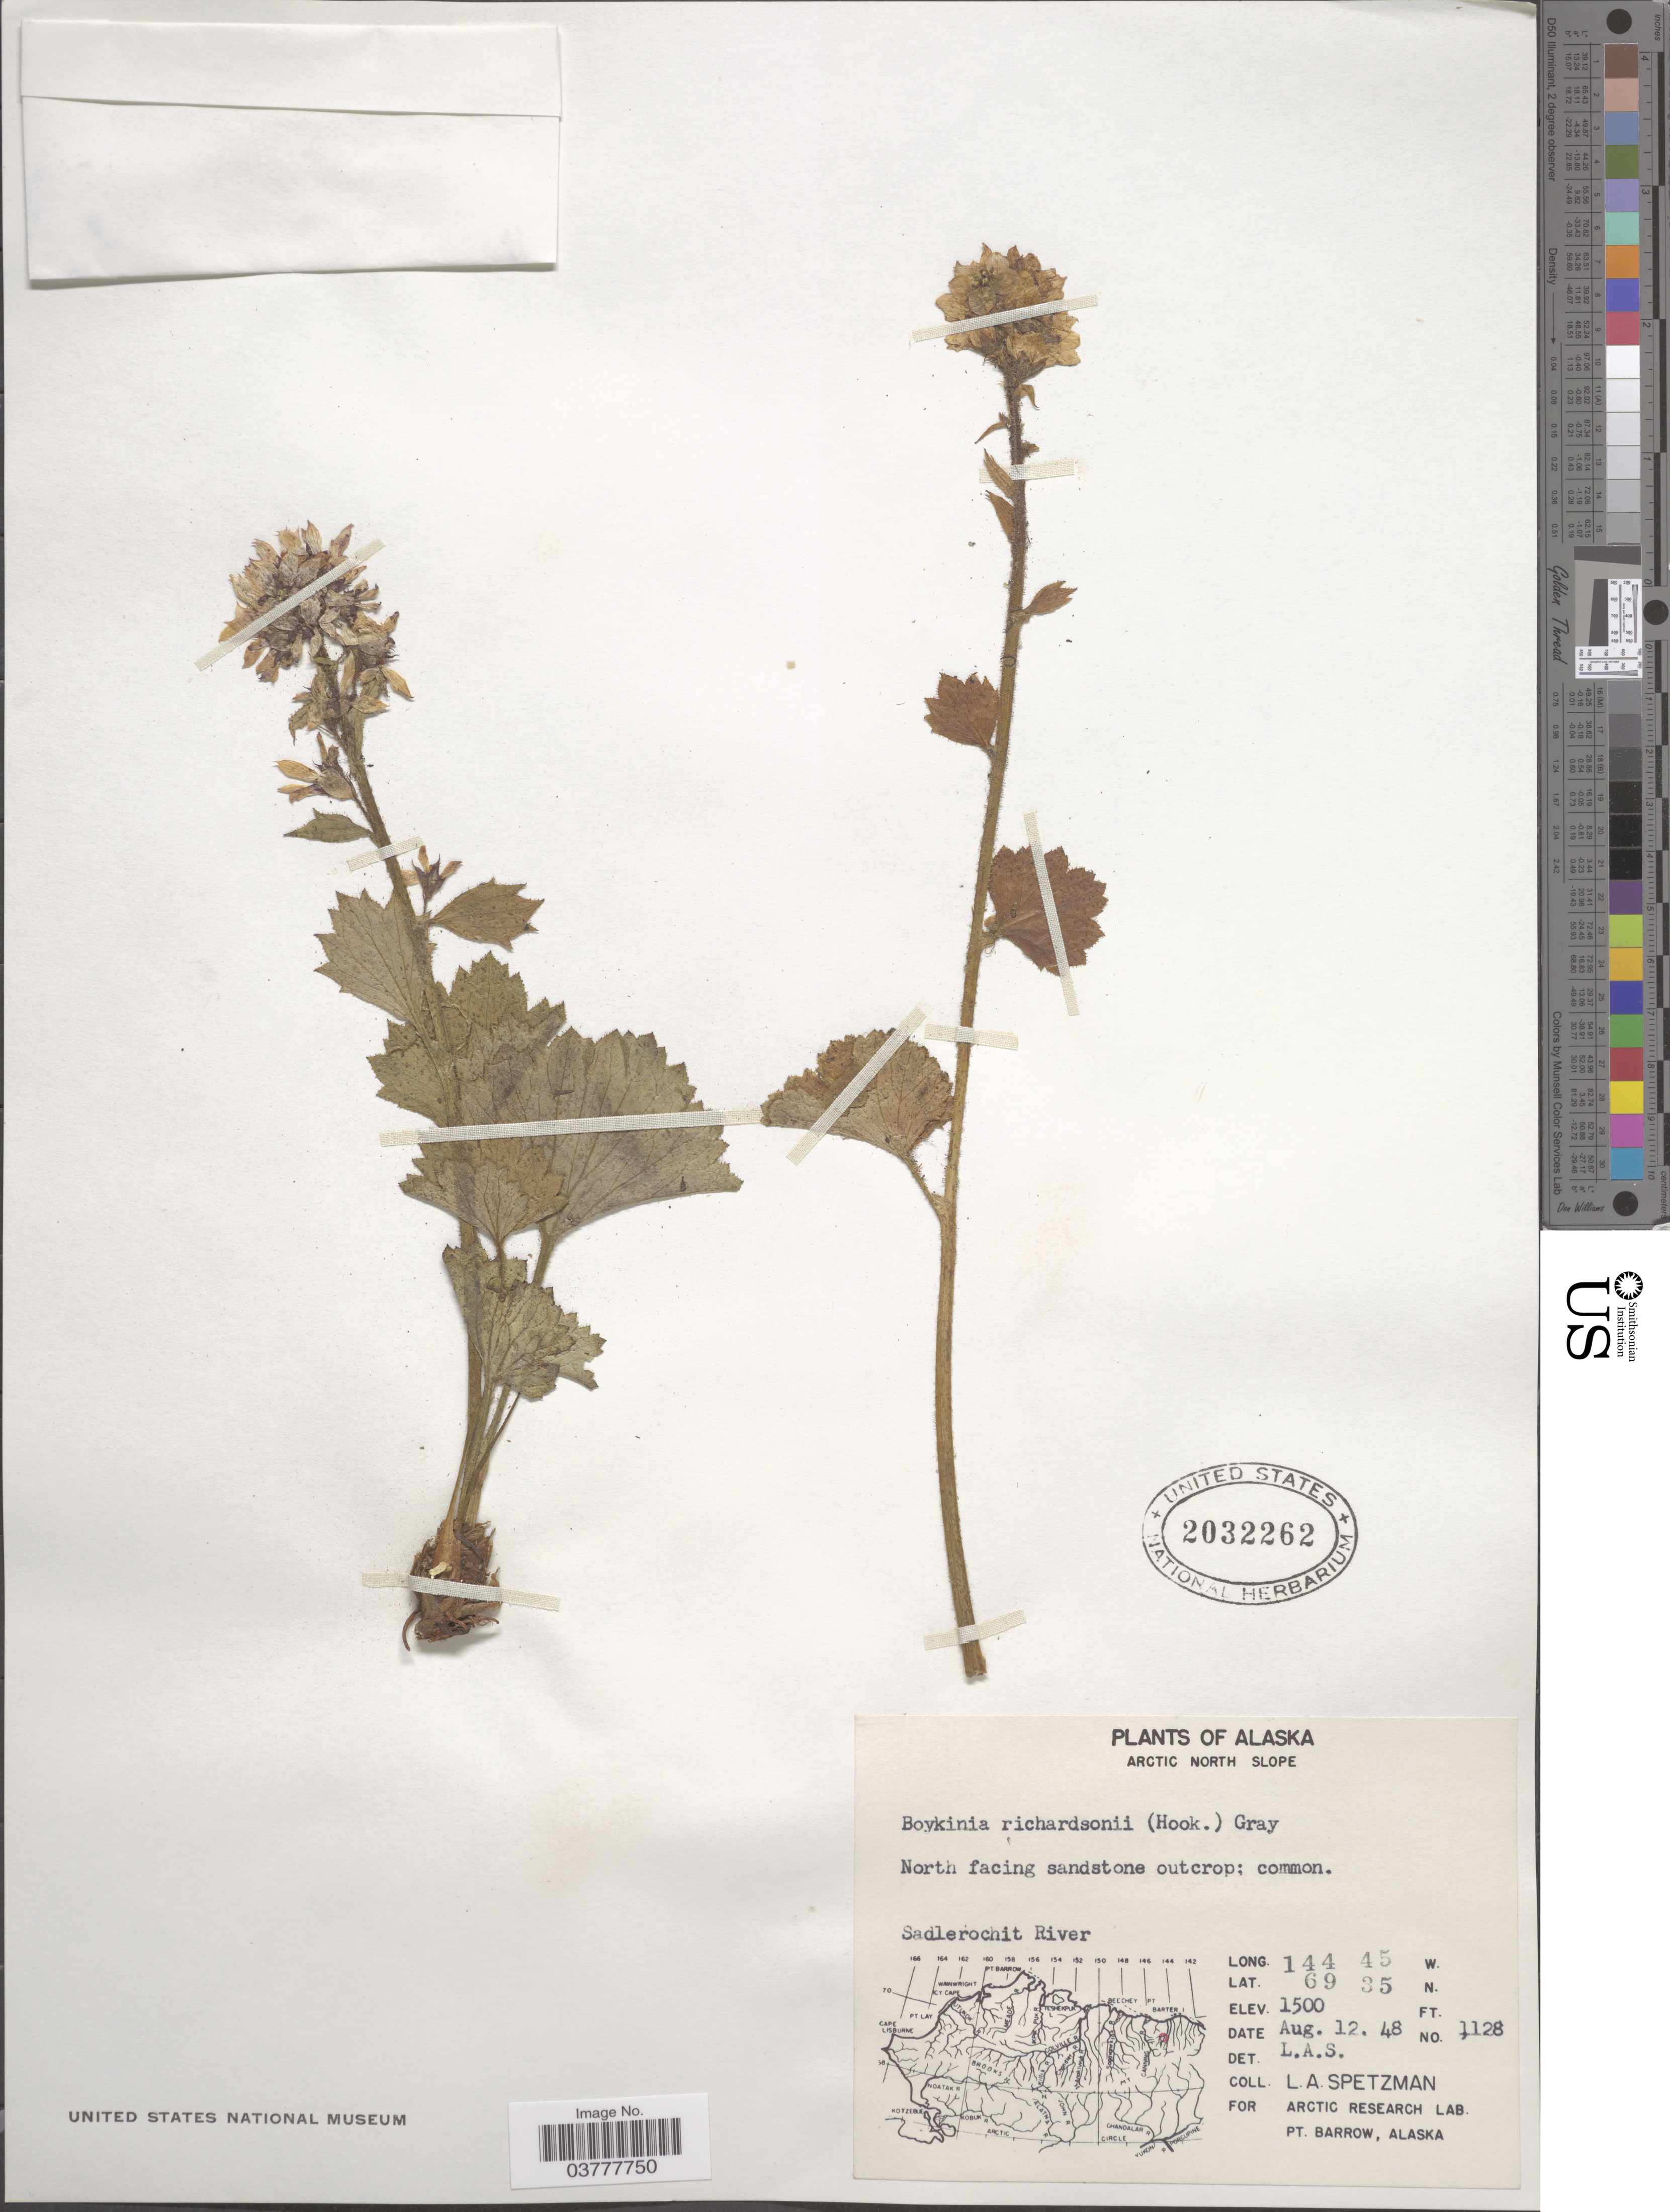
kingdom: Plantae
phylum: Tracheophyta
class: Magnoliopsida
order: Saxifragales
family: Saxifragaceae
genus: Boykinia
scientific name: Boykinia richardsonii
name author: (Hook.) A. Gray ex B.D. Jacks.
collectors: L. Spetzman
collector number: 1128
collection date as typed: Transcribed d/m/y: 12/8/48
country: United States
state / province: Alaska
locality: Arctic North Slope. North facing sandstone outcrop. Sadlerochit River.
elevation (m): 457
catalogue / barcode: US 2032262